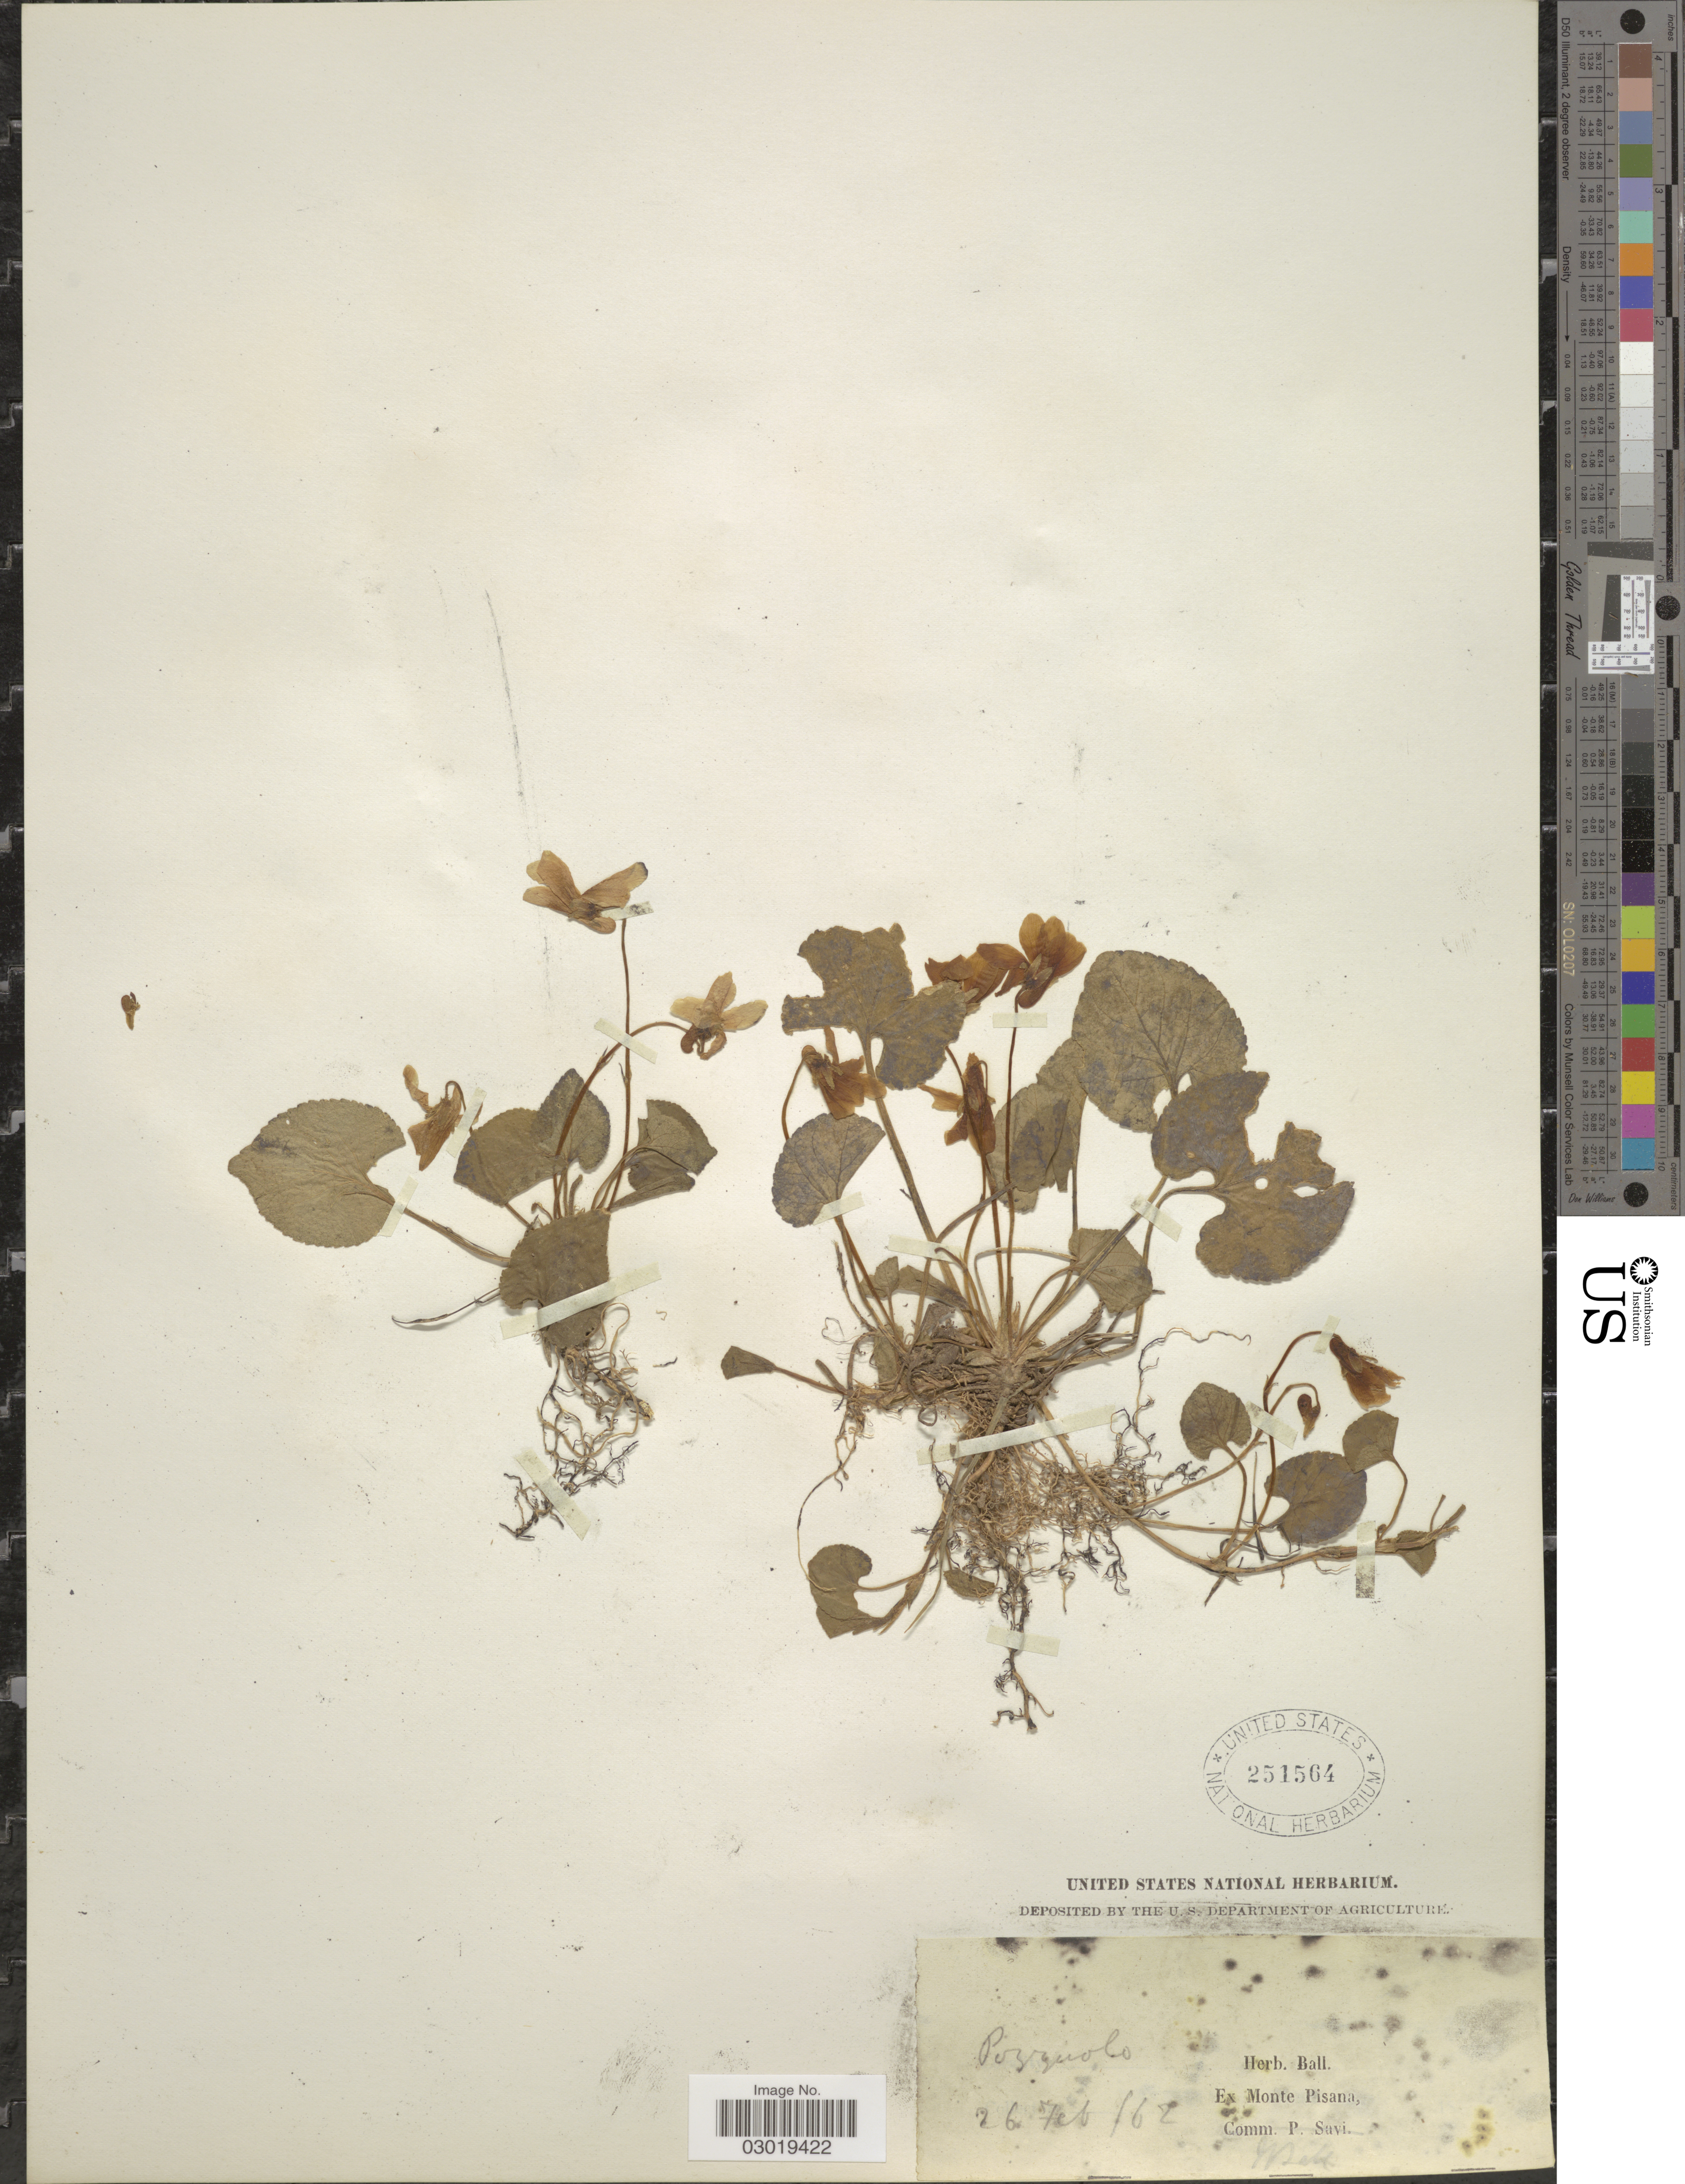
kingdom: Plantae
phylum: Tracheophyta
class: Magnoliopsida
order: Malpighiales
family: Violaceae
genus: Viola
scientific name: Viola sp.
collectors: J. Ball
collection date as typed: Transcribed d/m/y: 26/2/62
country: Italy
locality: Monte Pisana.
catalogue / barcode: US 251564